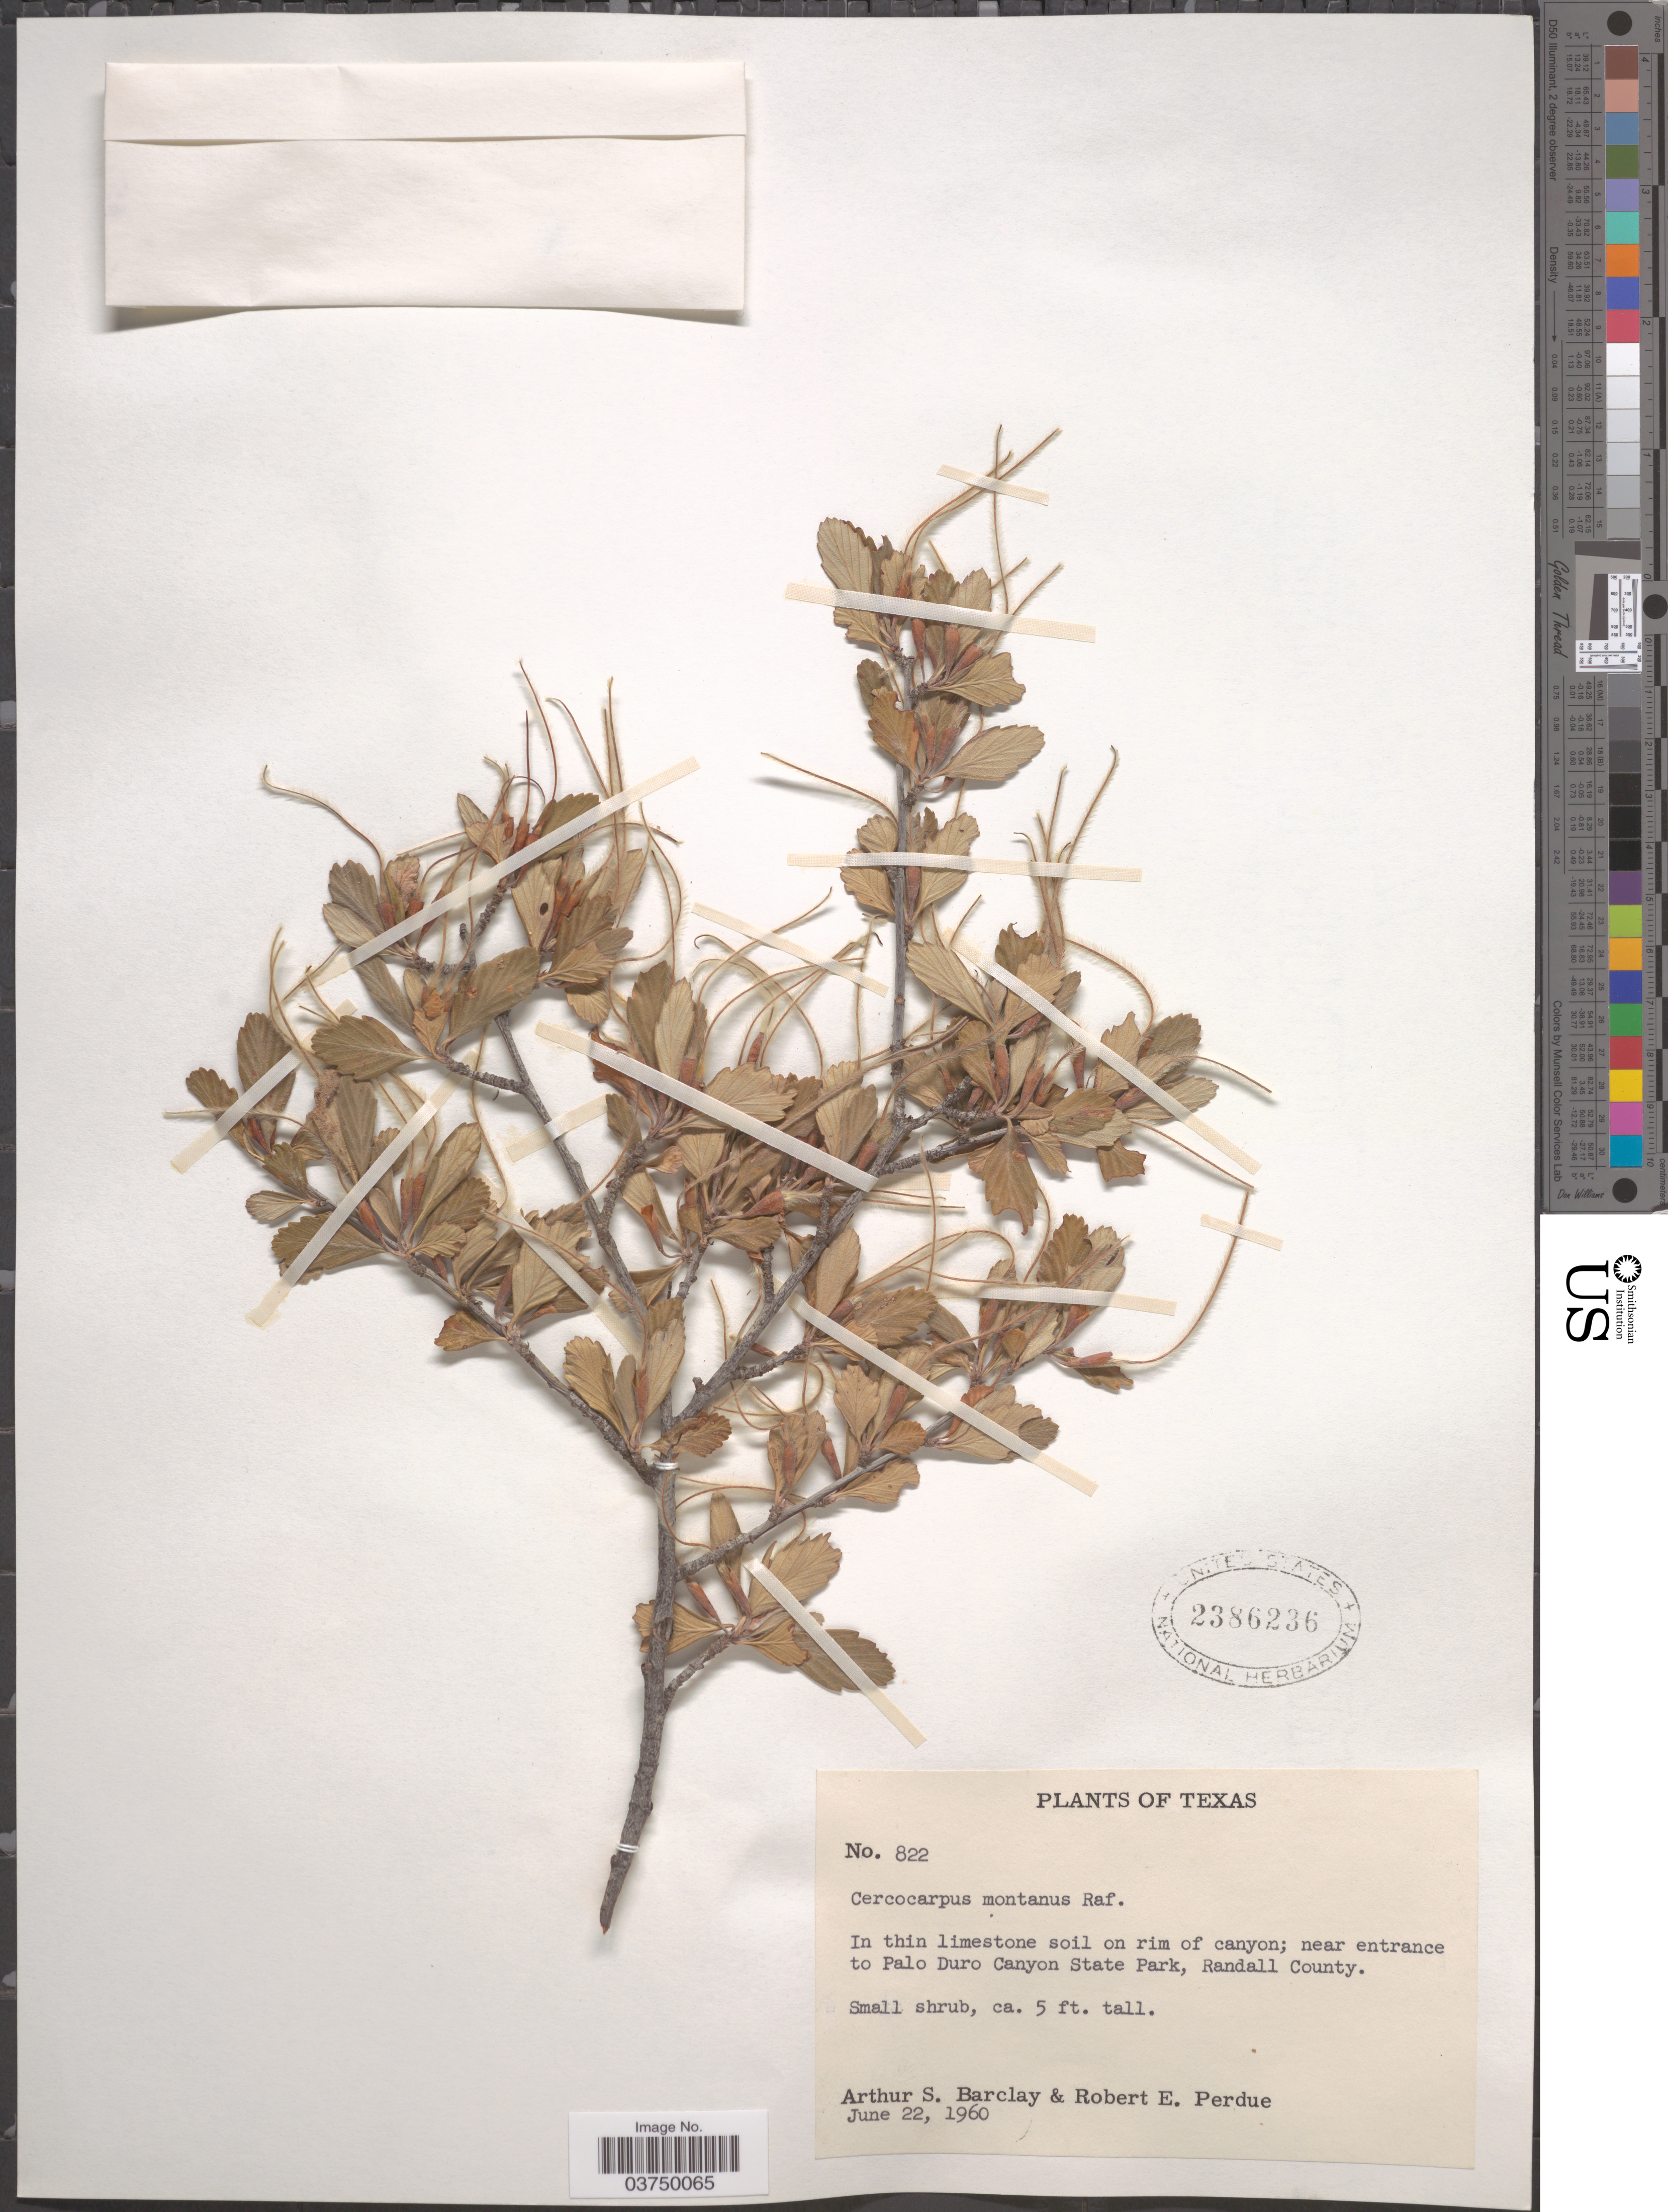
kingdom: Plantae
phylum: Tracheophyta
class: Magnoliopsida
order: Rosales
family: Rosaceae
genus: Cercocarpus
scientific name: Cercocarpus montanus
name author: Raf.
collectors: A. S. Barclay & R. E. Perdue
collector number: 822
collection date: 1960-06-22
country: United States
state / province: Texas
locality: On rim of canyon; near entrance to Palo Duro Canyon State Park, Randall County.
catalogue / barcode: US 2386236